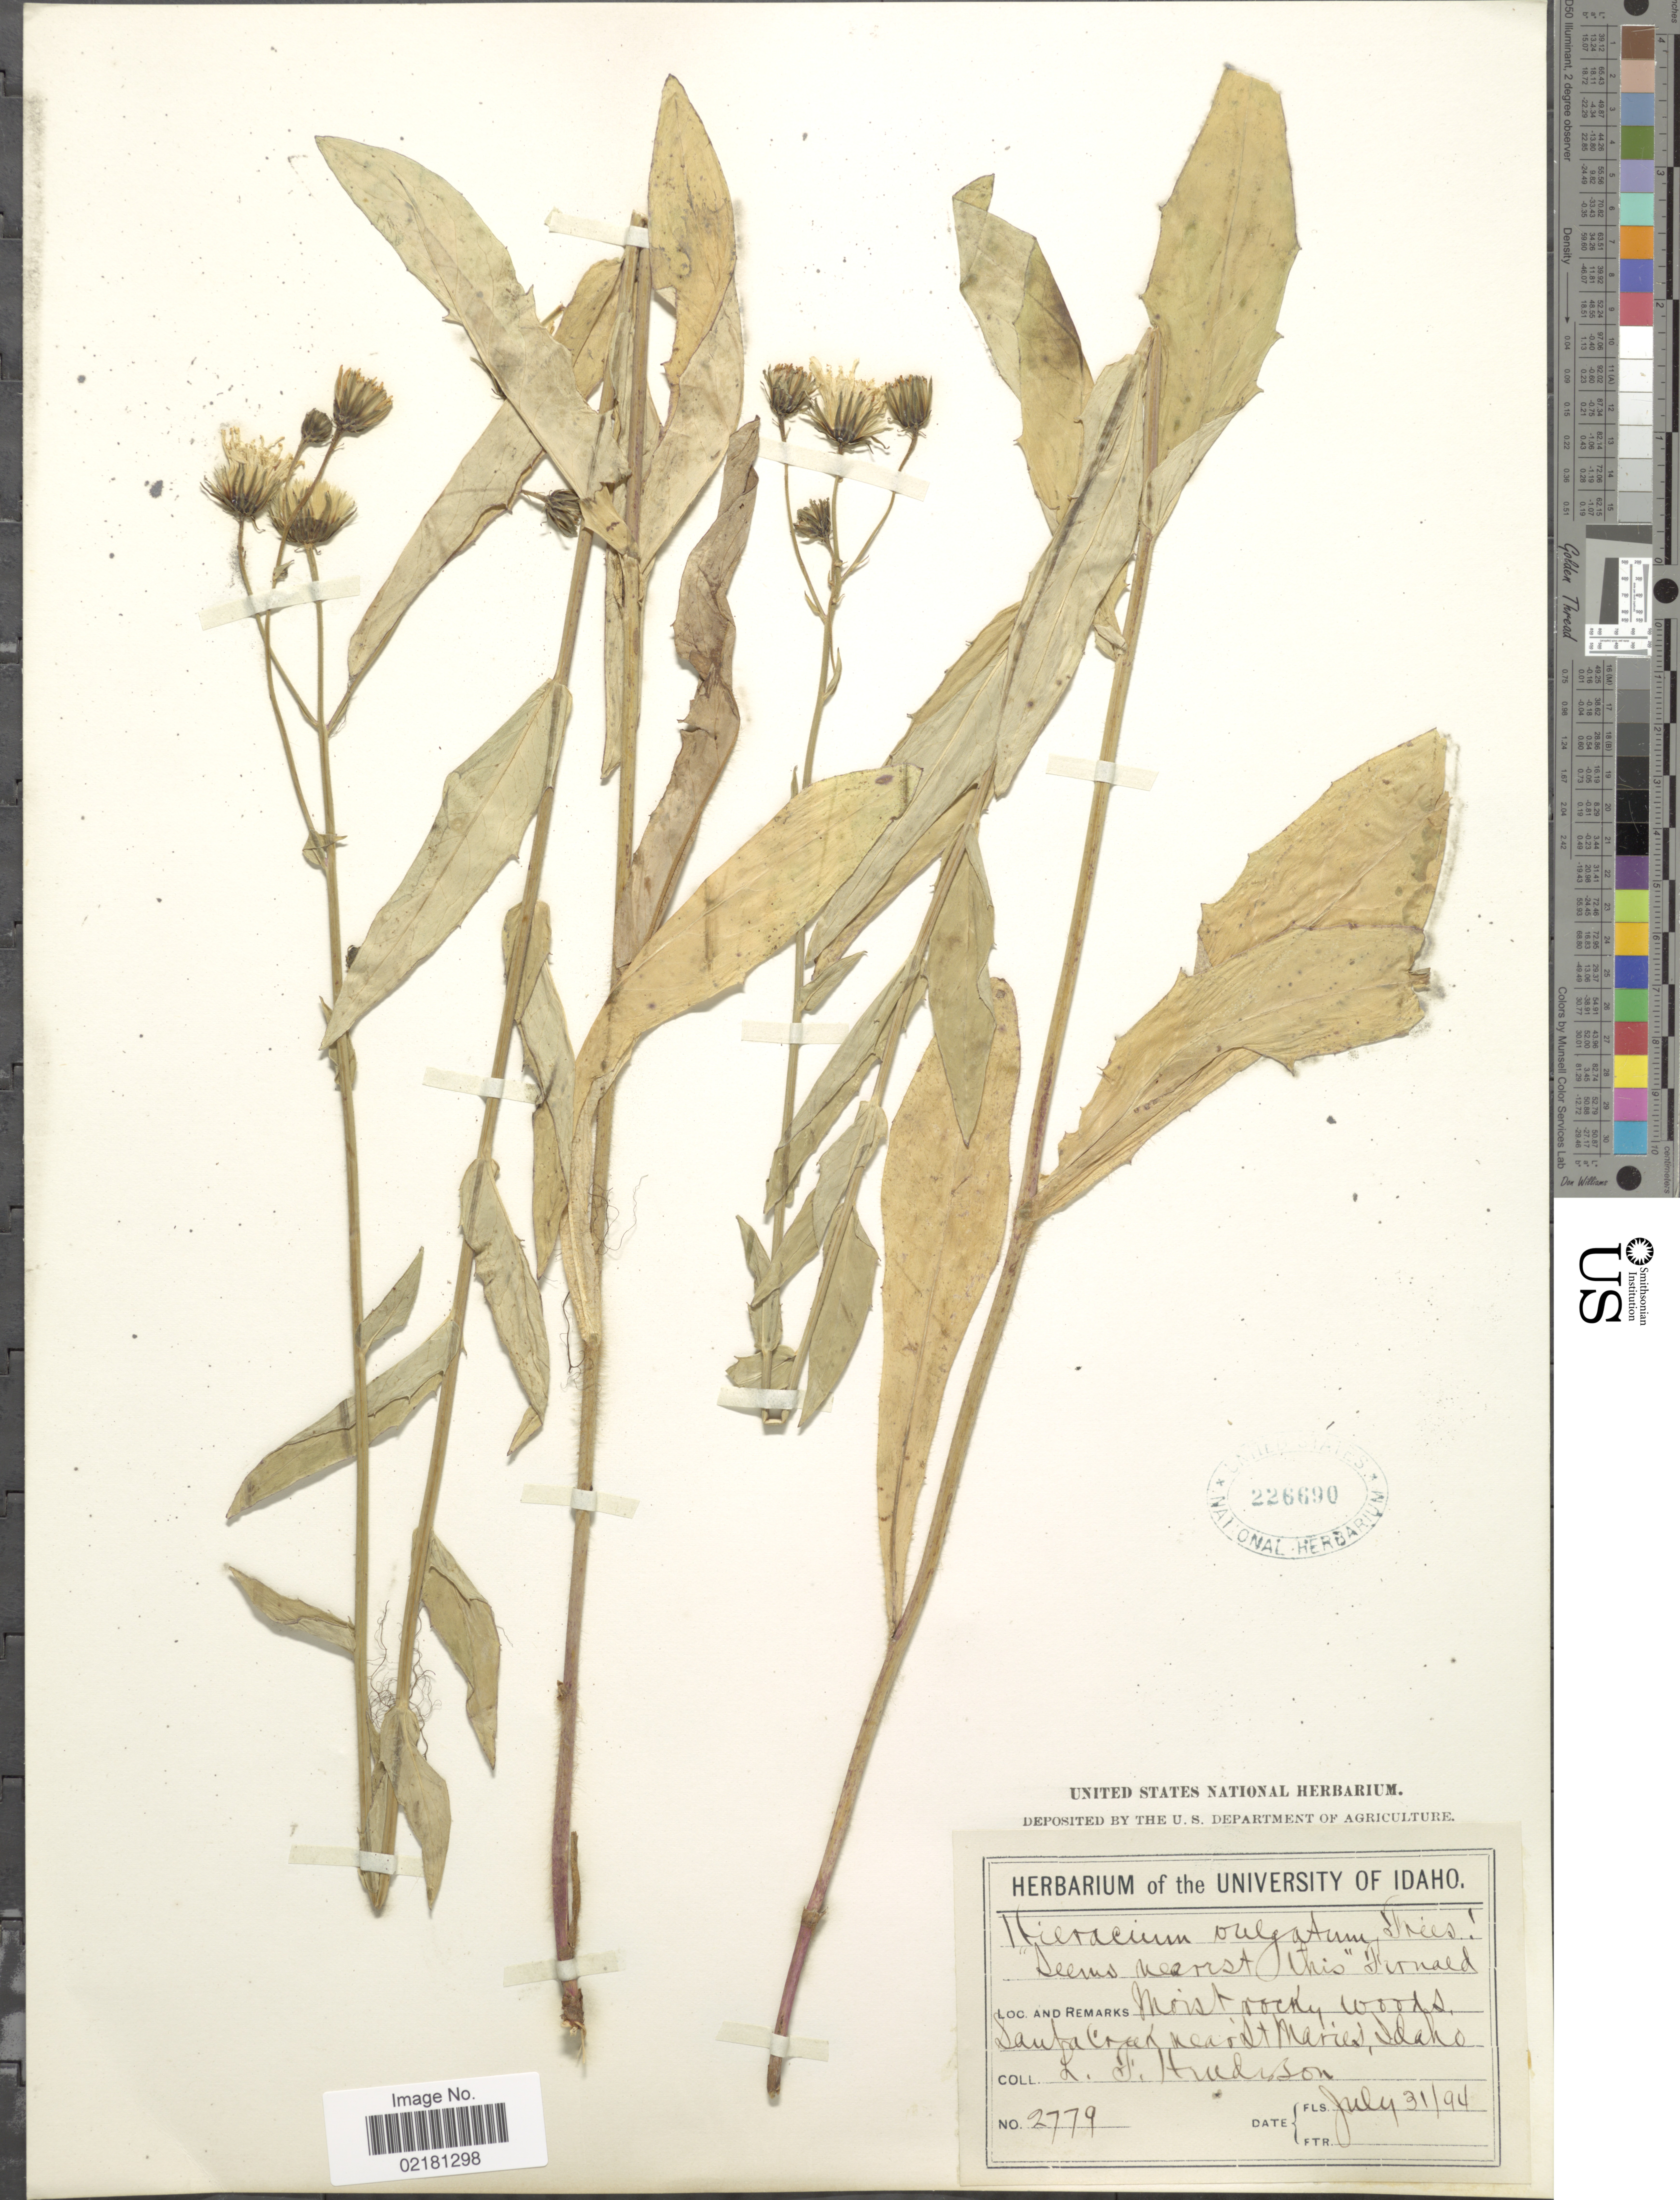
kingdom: Plantae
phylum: Tracheophyta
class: Magnoliopsida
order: Asterales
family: Asteraceae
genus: Hieracium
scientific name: Hieracium lachenalii subsp. cruenifolium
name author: (Dahlst. & Lübeck) Zahn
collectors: L. Henderson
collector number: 279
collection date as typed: Transcribed d/m/y: 31/7/94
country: United States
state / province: Idaho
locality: Santa Creek near St. Maries.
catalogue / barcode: US 226690